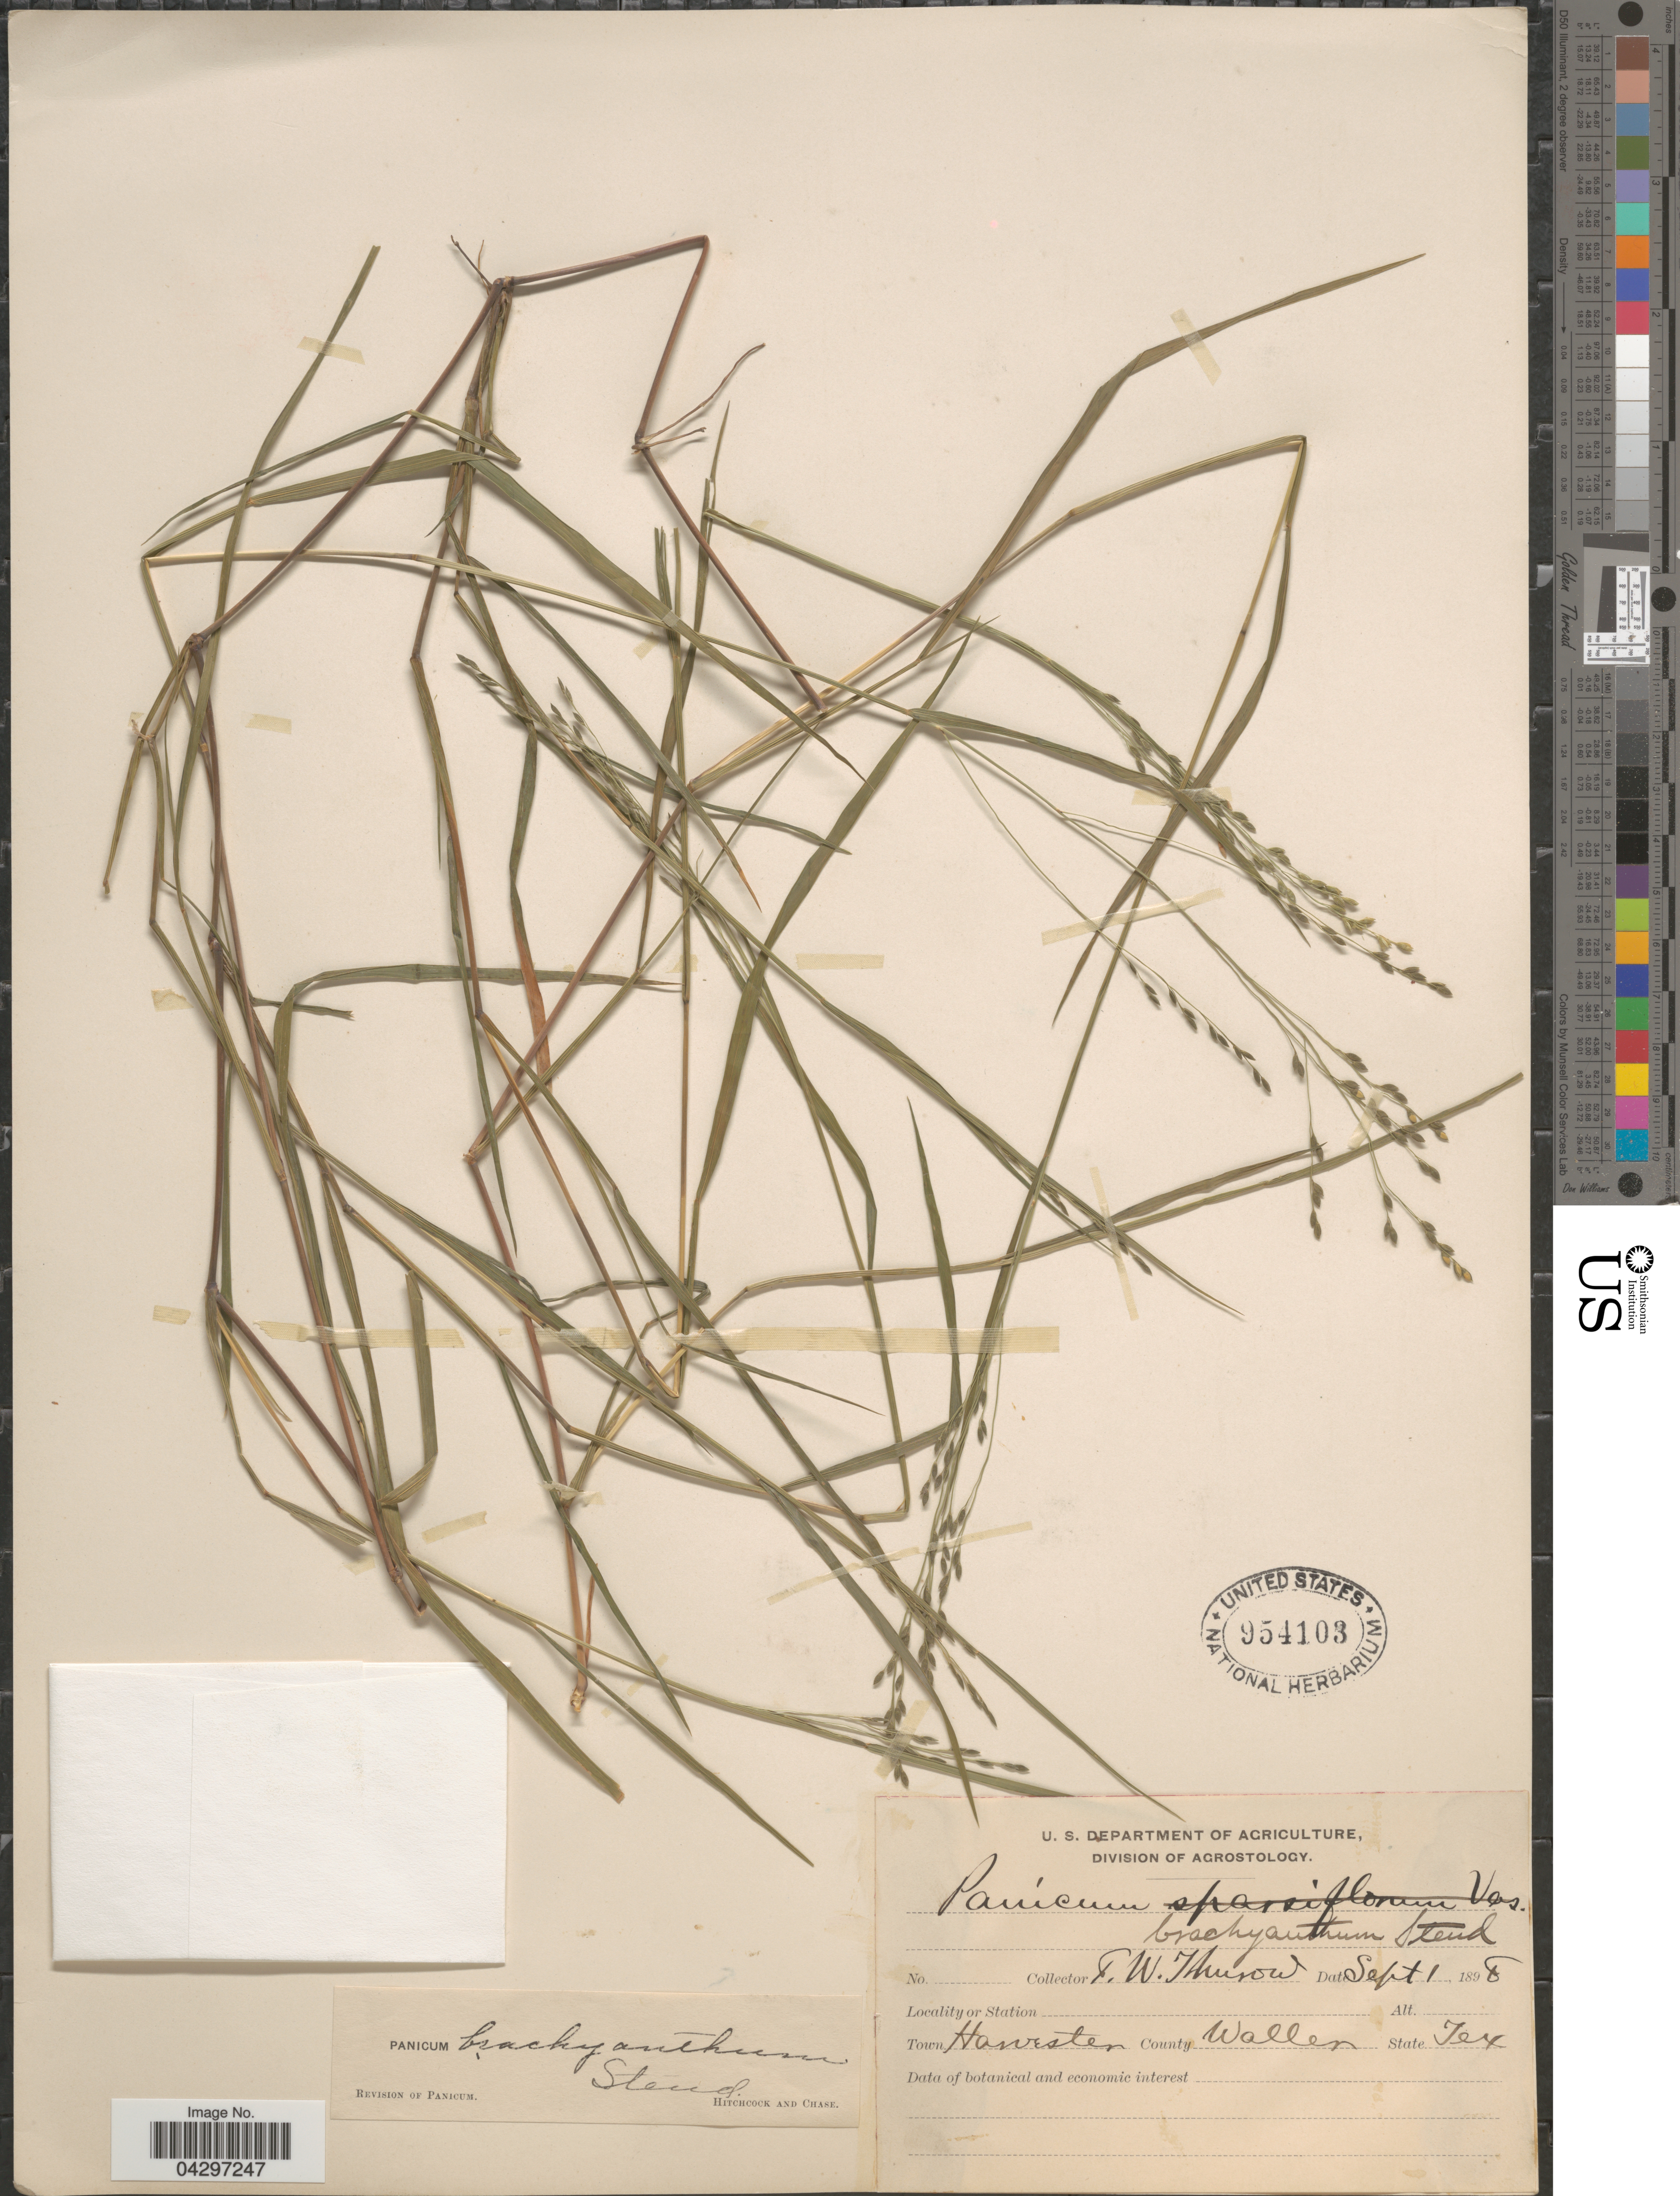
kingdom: Plantae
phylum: Tracheophyta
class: Liliopsida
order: Poales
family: Poaceae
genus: Panicum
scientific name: Panicum brachyanthum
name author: Steud.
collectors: F. W. Thurow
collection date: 1898-09-01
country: United States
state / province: Texas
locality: Town Harvester. County Waller.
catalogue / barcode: US 954103